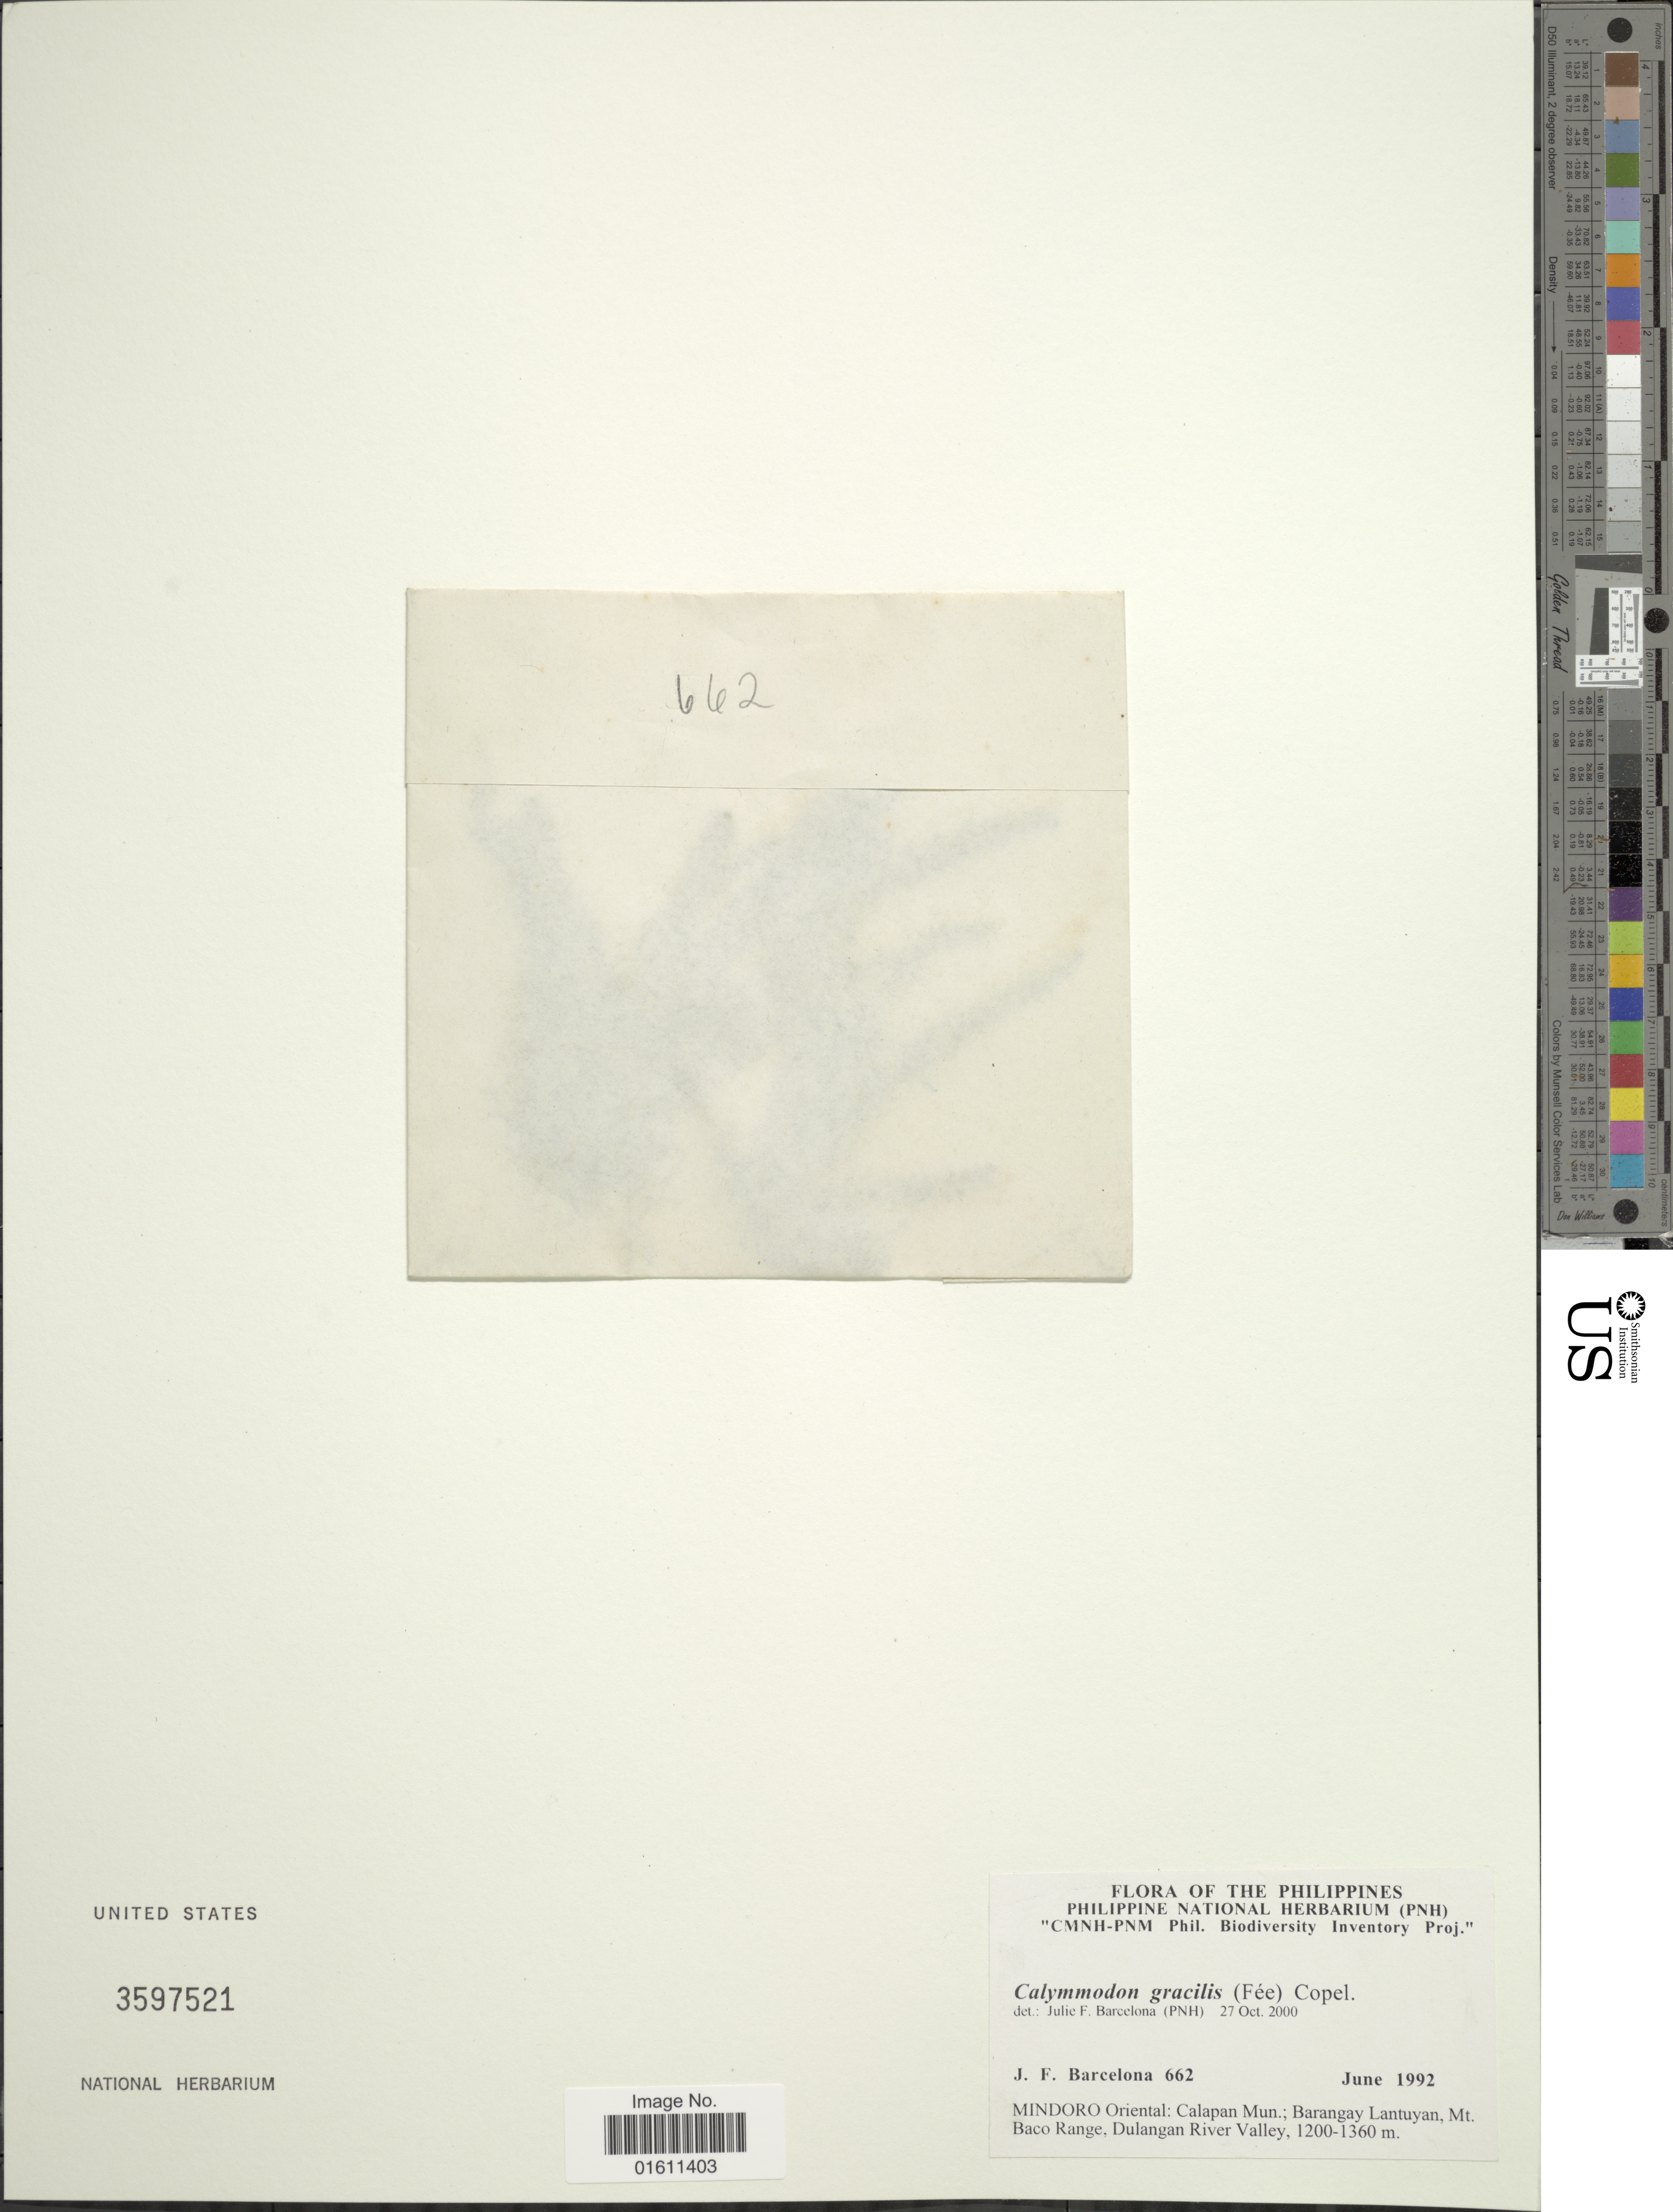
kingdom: Plantae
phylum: Tracheophyta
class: Polypodiopsida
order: Polypodiales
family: Polypodiaceae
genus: Calymmodon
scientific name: Calymmodon gracilis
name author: (Fée) Copel.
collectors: J. F. Barcelona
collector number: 662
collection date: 1992-06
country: Philippines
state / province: Mimaropa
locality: The Philippines, Mindoro Oriental: Calapan Mun.: Barangay Lantuyan, Mt. Baco Range, Dulangan River Valley.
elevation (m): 1200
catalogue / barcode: US 3597521